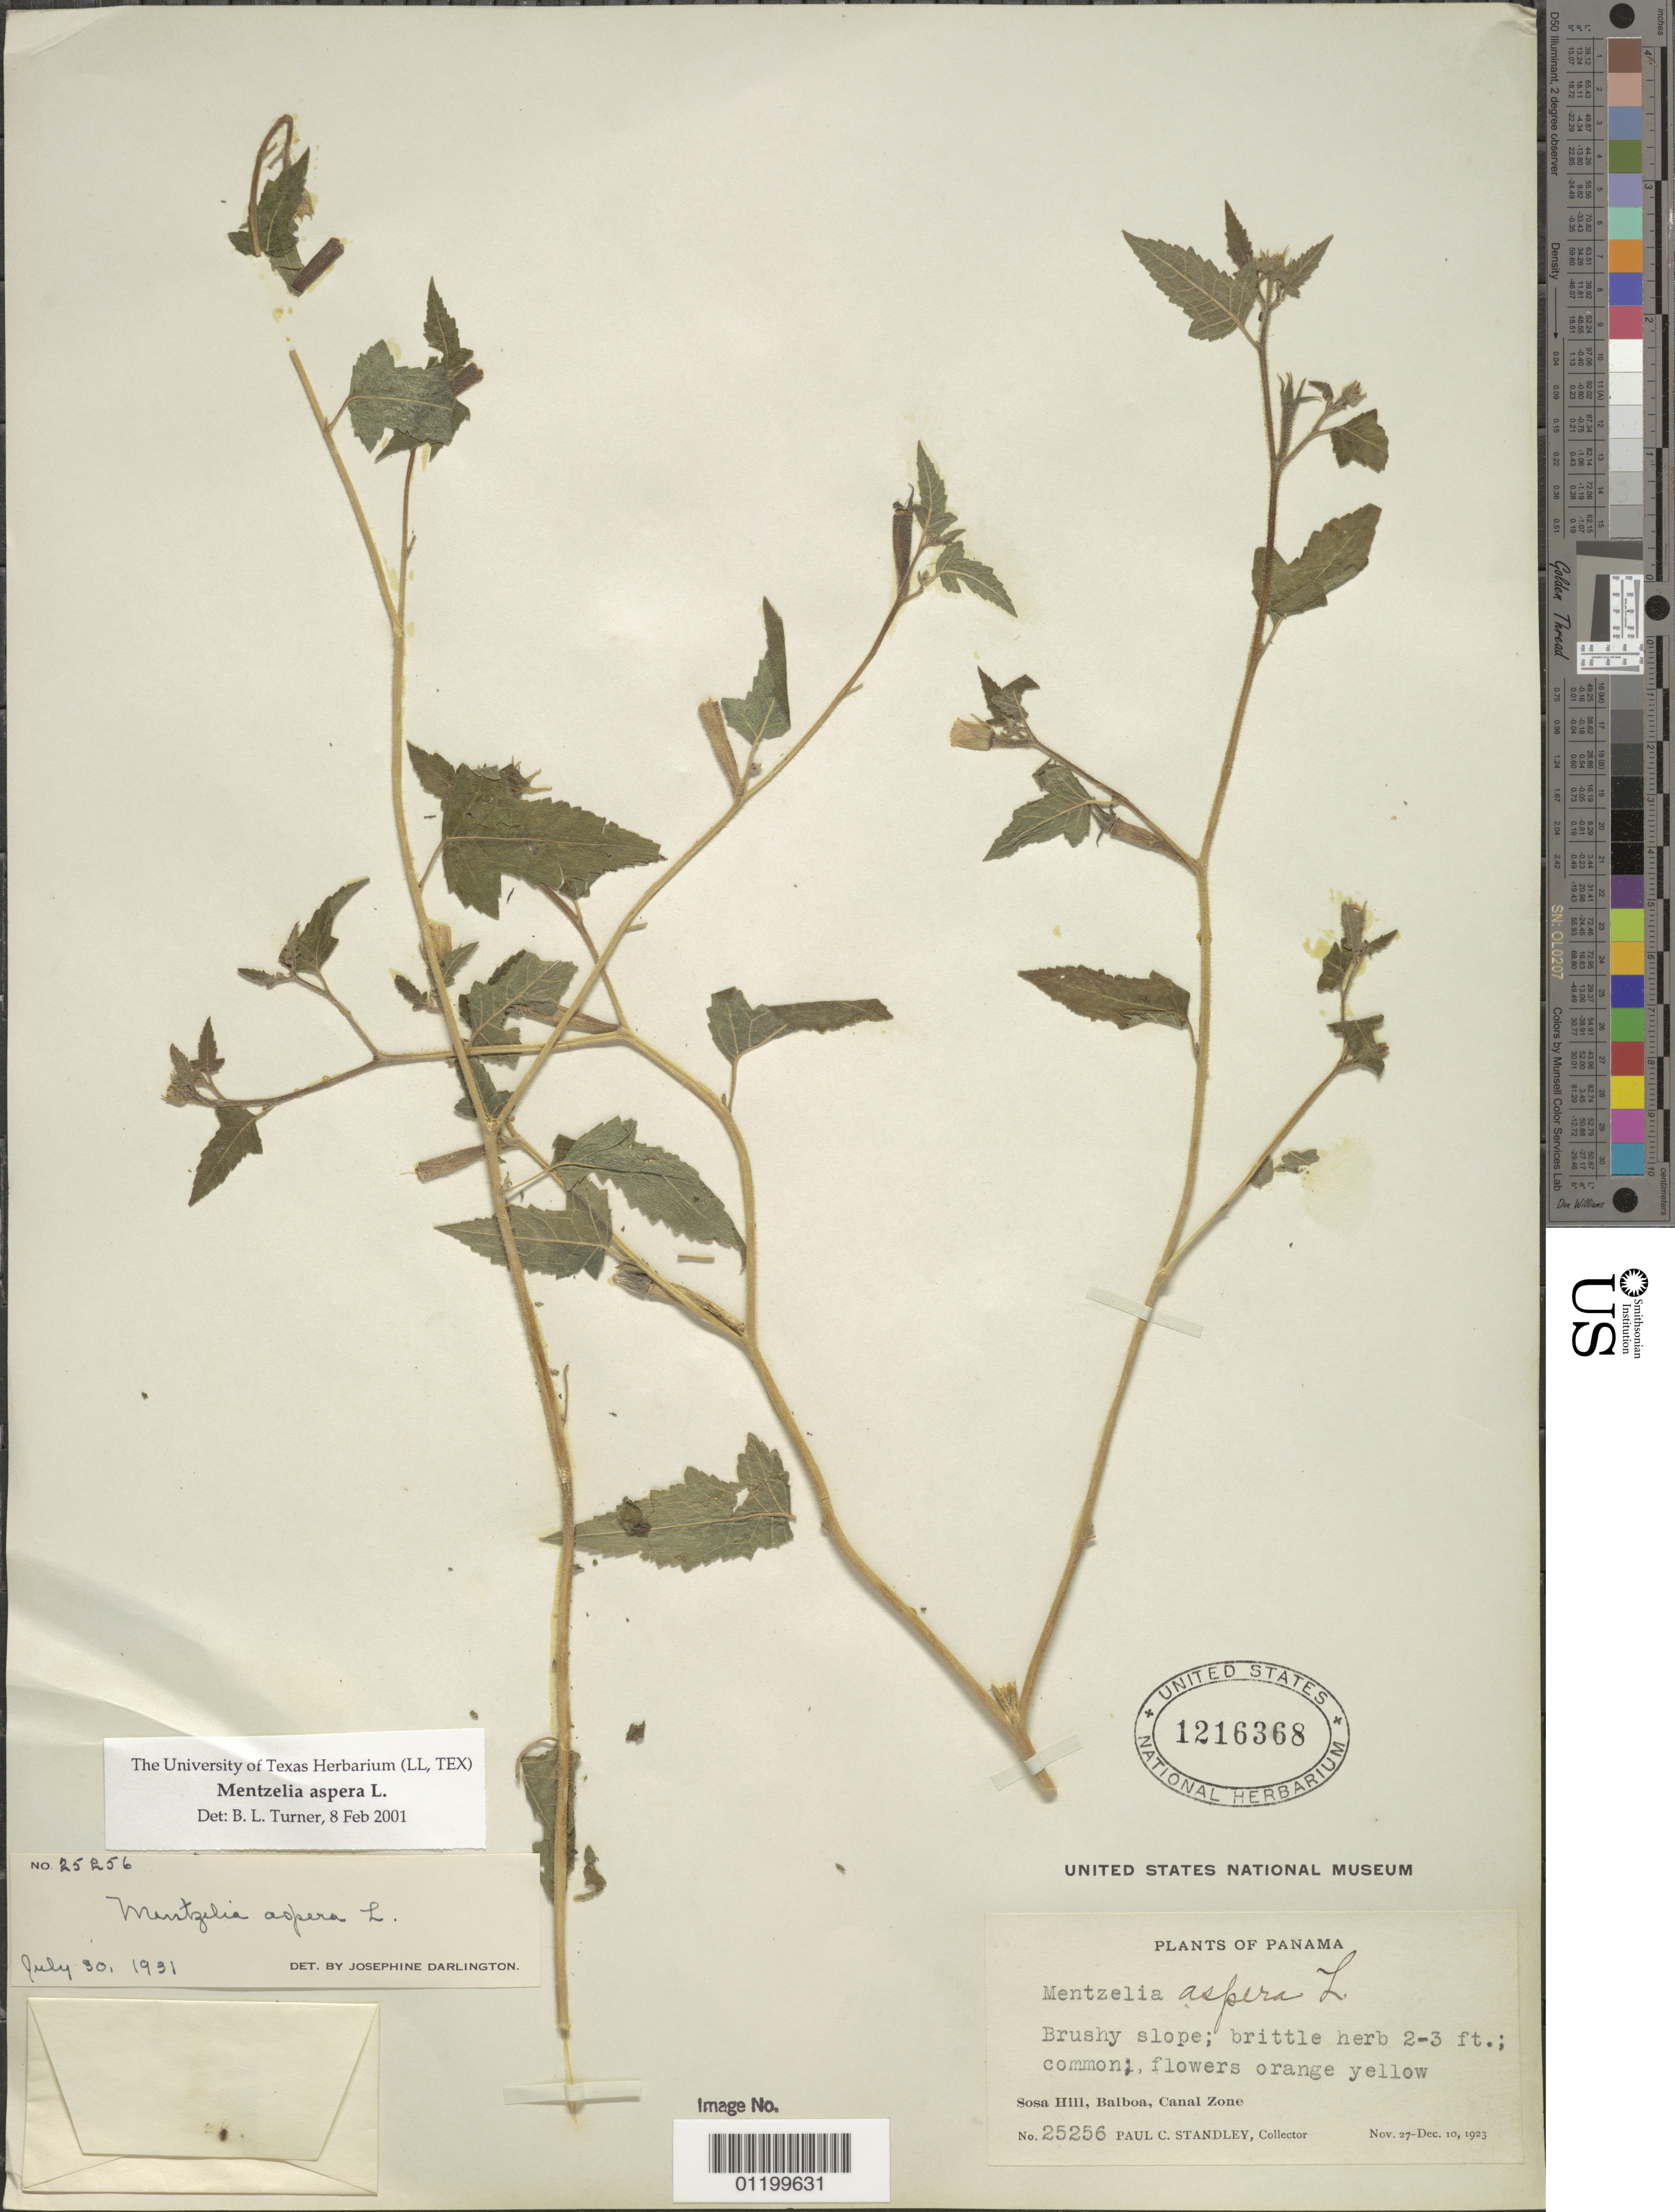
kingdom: Plantae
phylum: Tracheophyta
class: Magnoliopsida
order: Cornales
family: Loasaceae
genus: Mentzelia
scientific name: Mentzelia aspera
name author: L.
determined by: Turner, B. L.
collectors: P. C. Standley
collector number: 25256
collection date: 1923-11-27/1923-12-10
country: Panama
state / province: Panamá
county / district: Canal Zone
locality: Sosa Hill, Balboa.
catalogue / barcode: US 1216368